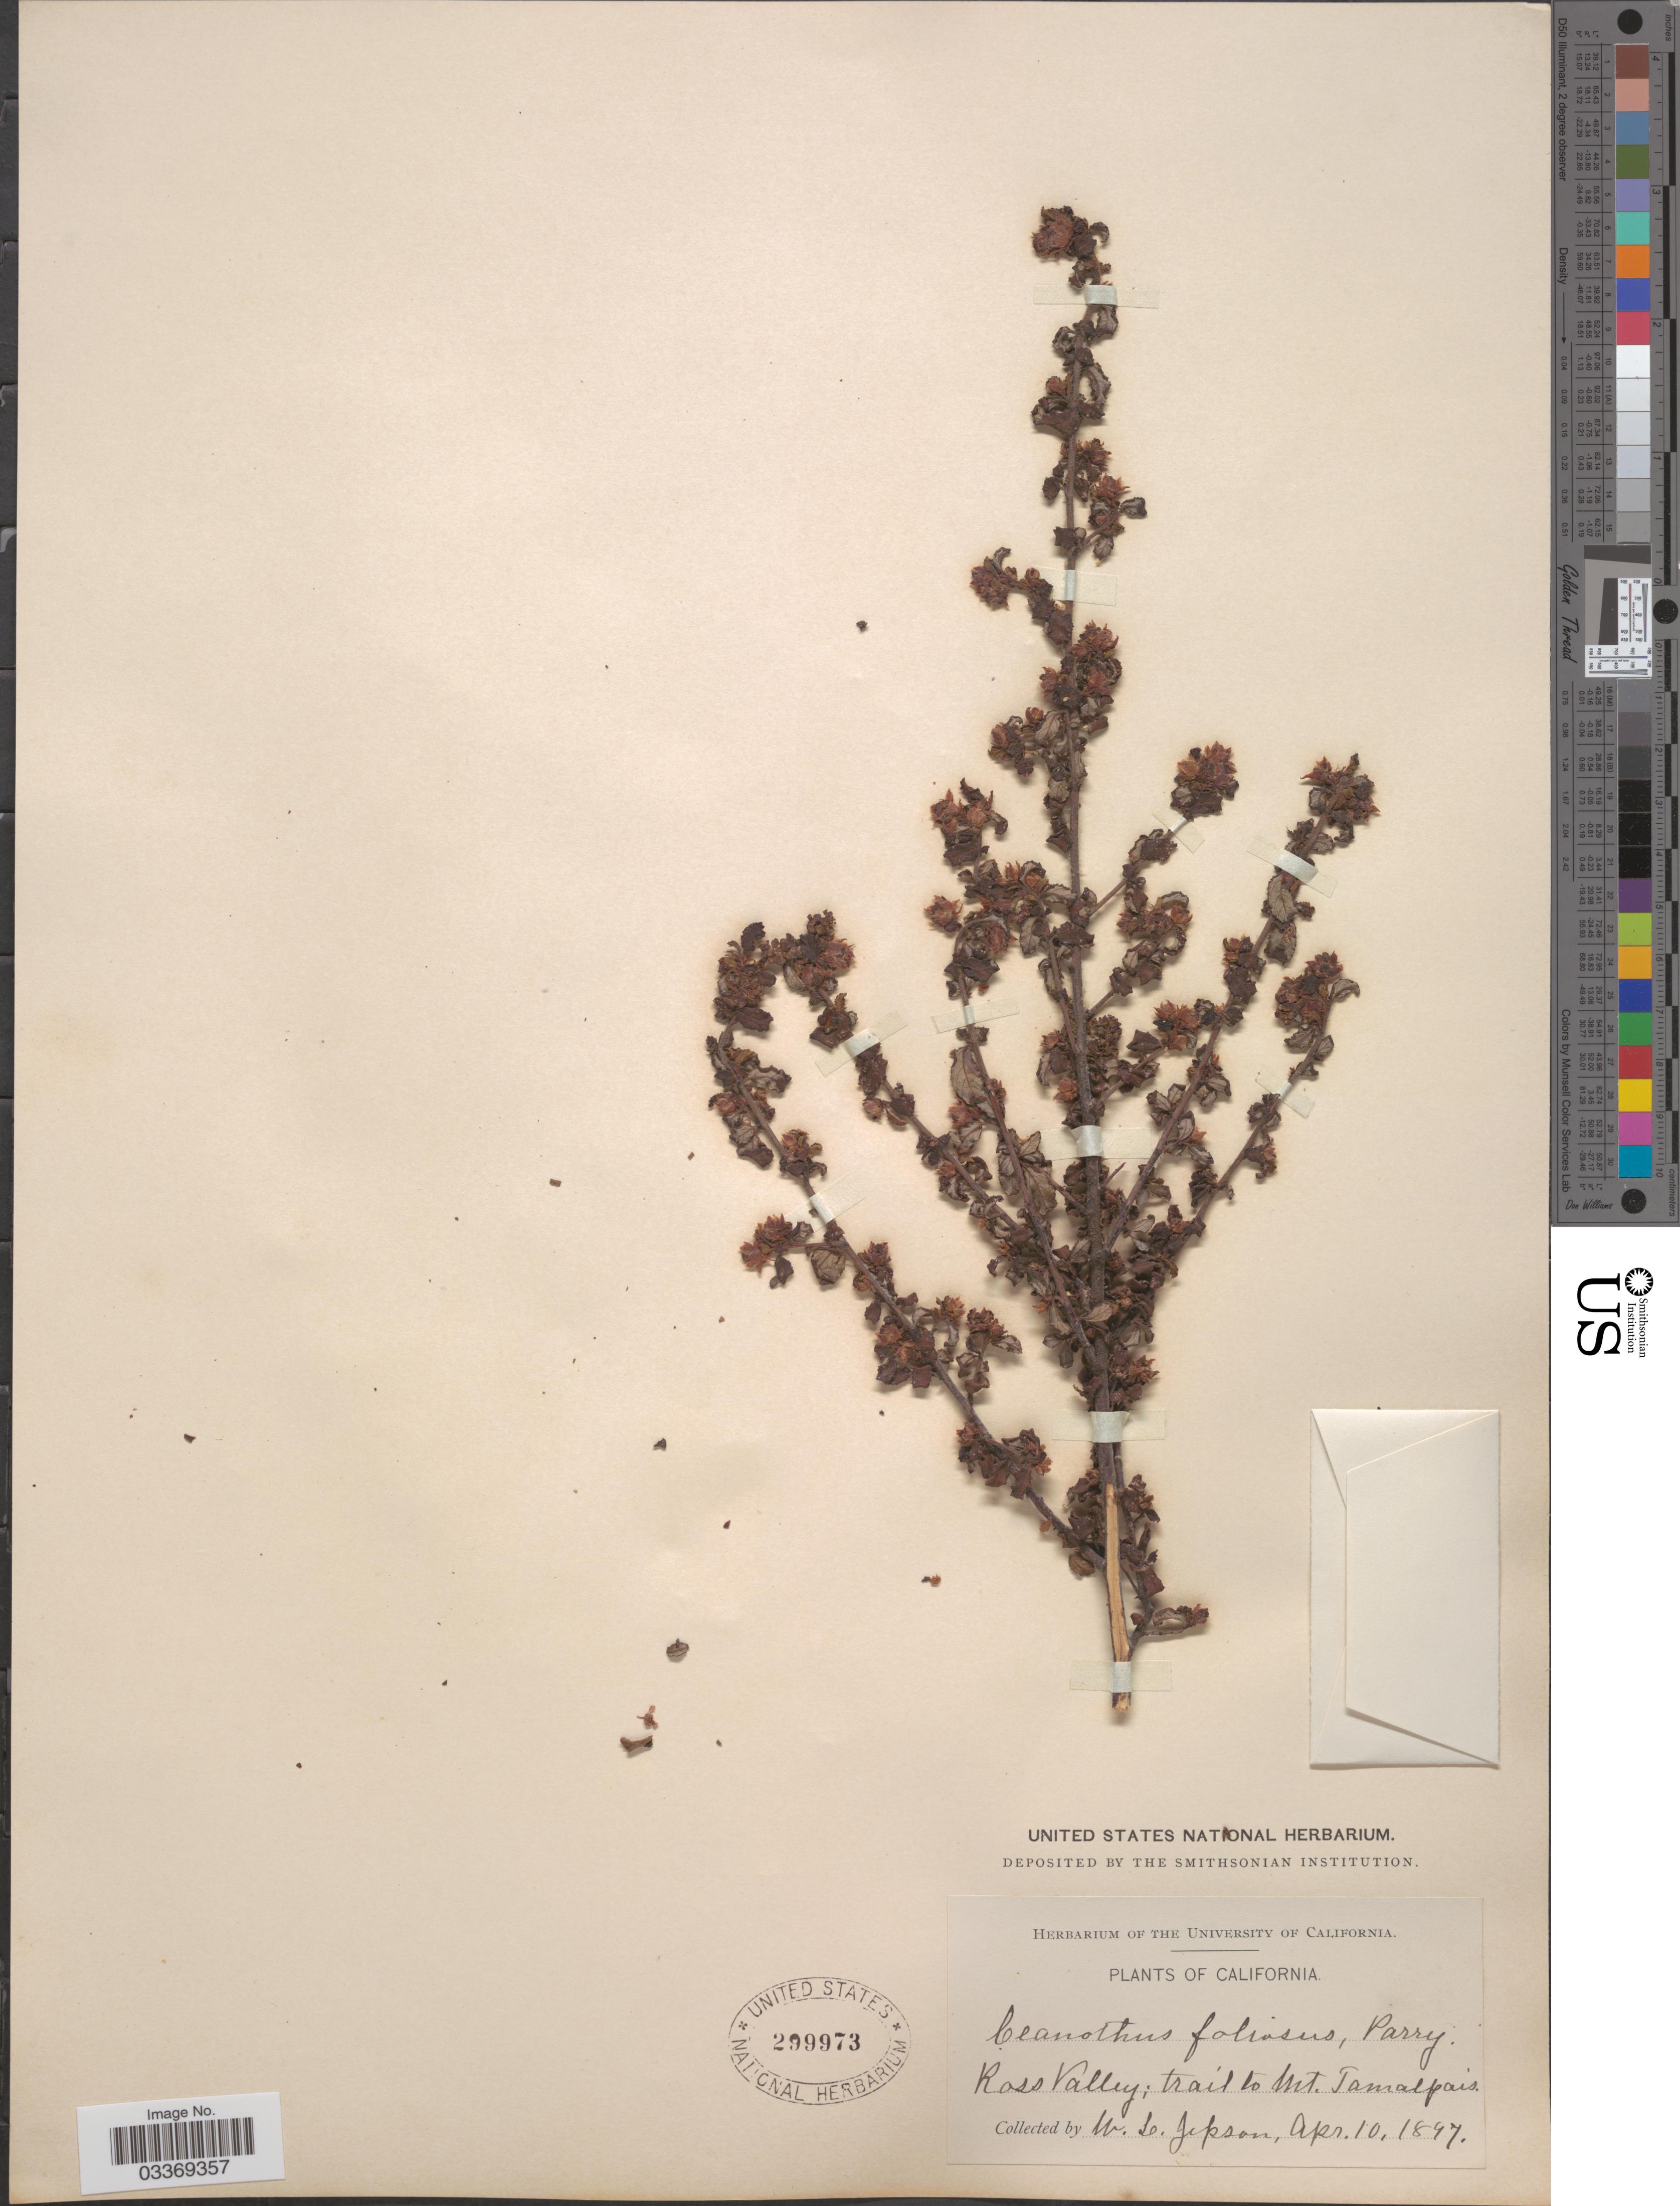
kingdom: Plantae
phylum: Tracheophyta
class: Magnoliopsida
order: Rosales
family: Rhamnaceae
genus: Ceanothus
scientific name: Ceanothus foliosus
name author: Parry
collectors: W. L. Jepson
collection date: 1897-04-10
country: United States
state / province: California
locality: Ross Valley; trail to Mt. Tamalpais.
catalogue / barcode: US 299973